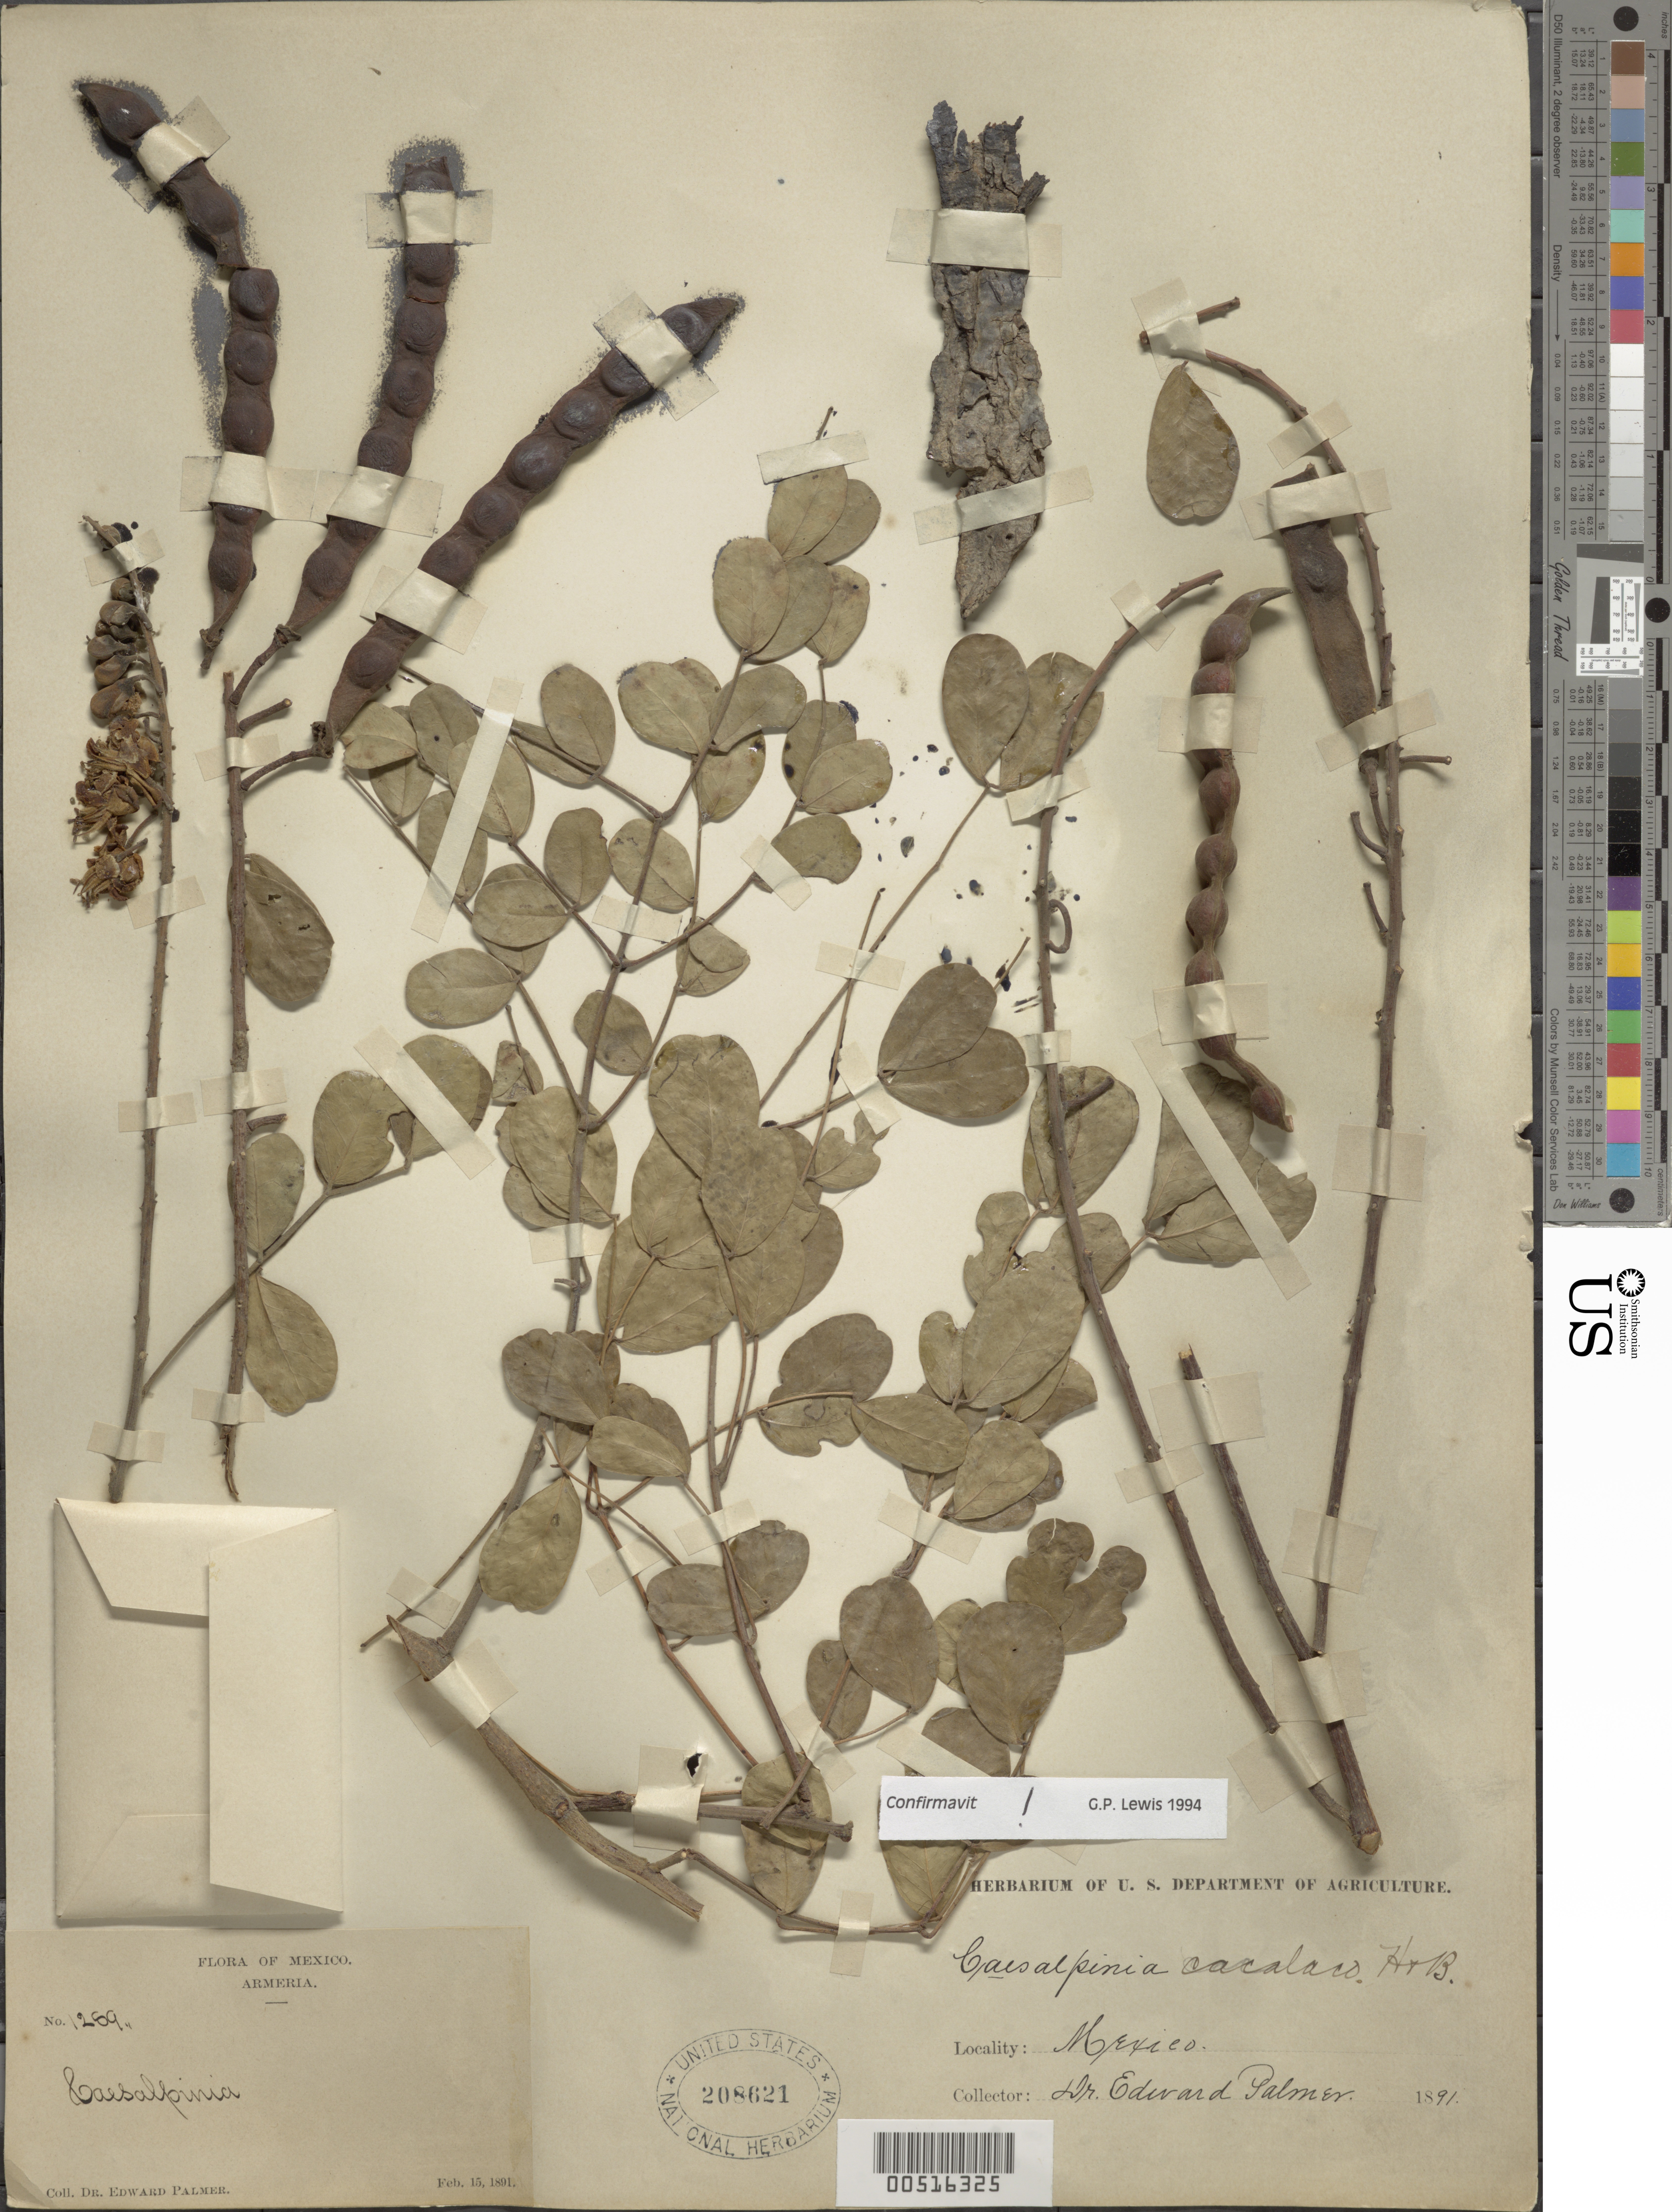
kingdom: Plantae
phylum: Tracheophyta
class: Magnoliopsida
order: Fabales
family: Fabaceae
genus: Tara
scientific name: Tara cacalaco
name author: (Bonpl.) Molinari & Sánchez Och.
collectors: E. Palmer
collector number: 1289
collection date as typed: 1891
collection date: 1891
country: Mexico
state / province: Colima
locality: Armeria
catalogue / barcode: US 208621